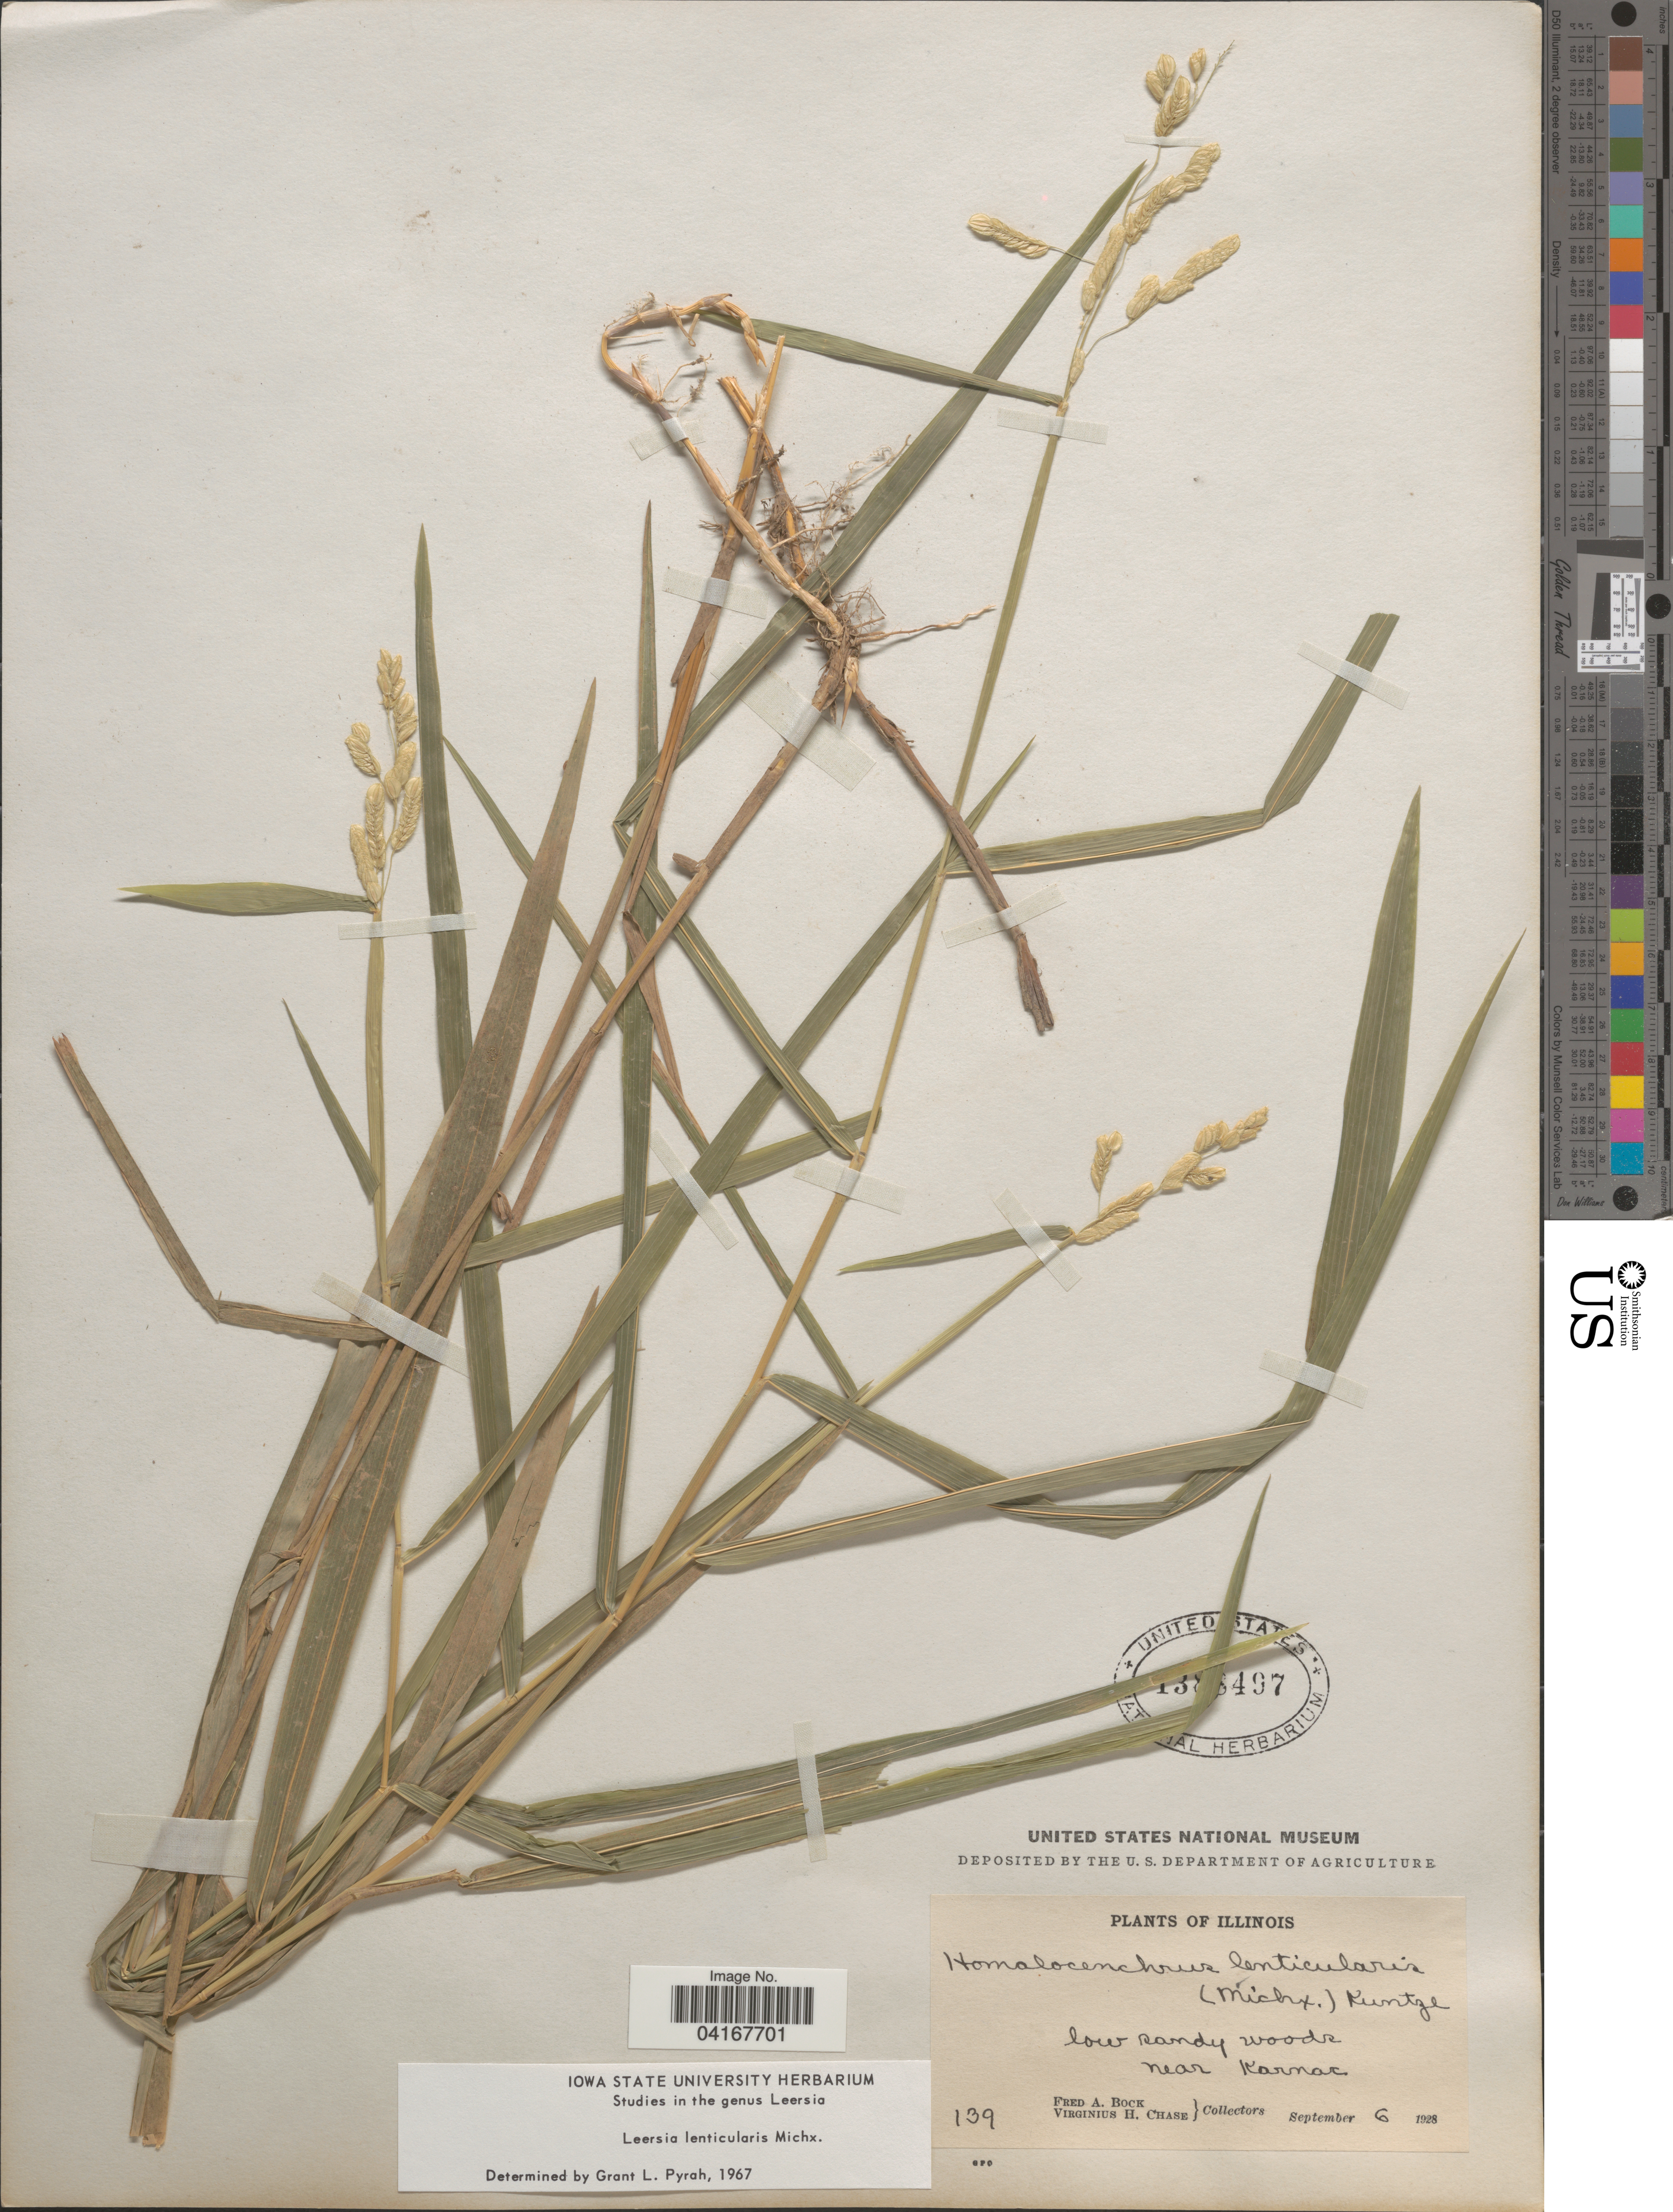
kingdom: Plantae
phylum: Tracheophyta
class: Liliopsida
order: Poales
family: Poaceae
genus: Leersia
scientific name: Leersia lenticularis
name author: Michx.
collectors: F. Rock & V. H. Chase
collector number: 139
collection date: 1928-09-06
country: United States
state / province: Illinois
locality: Low sandy woods near Karnac.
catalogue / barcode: US 1388497